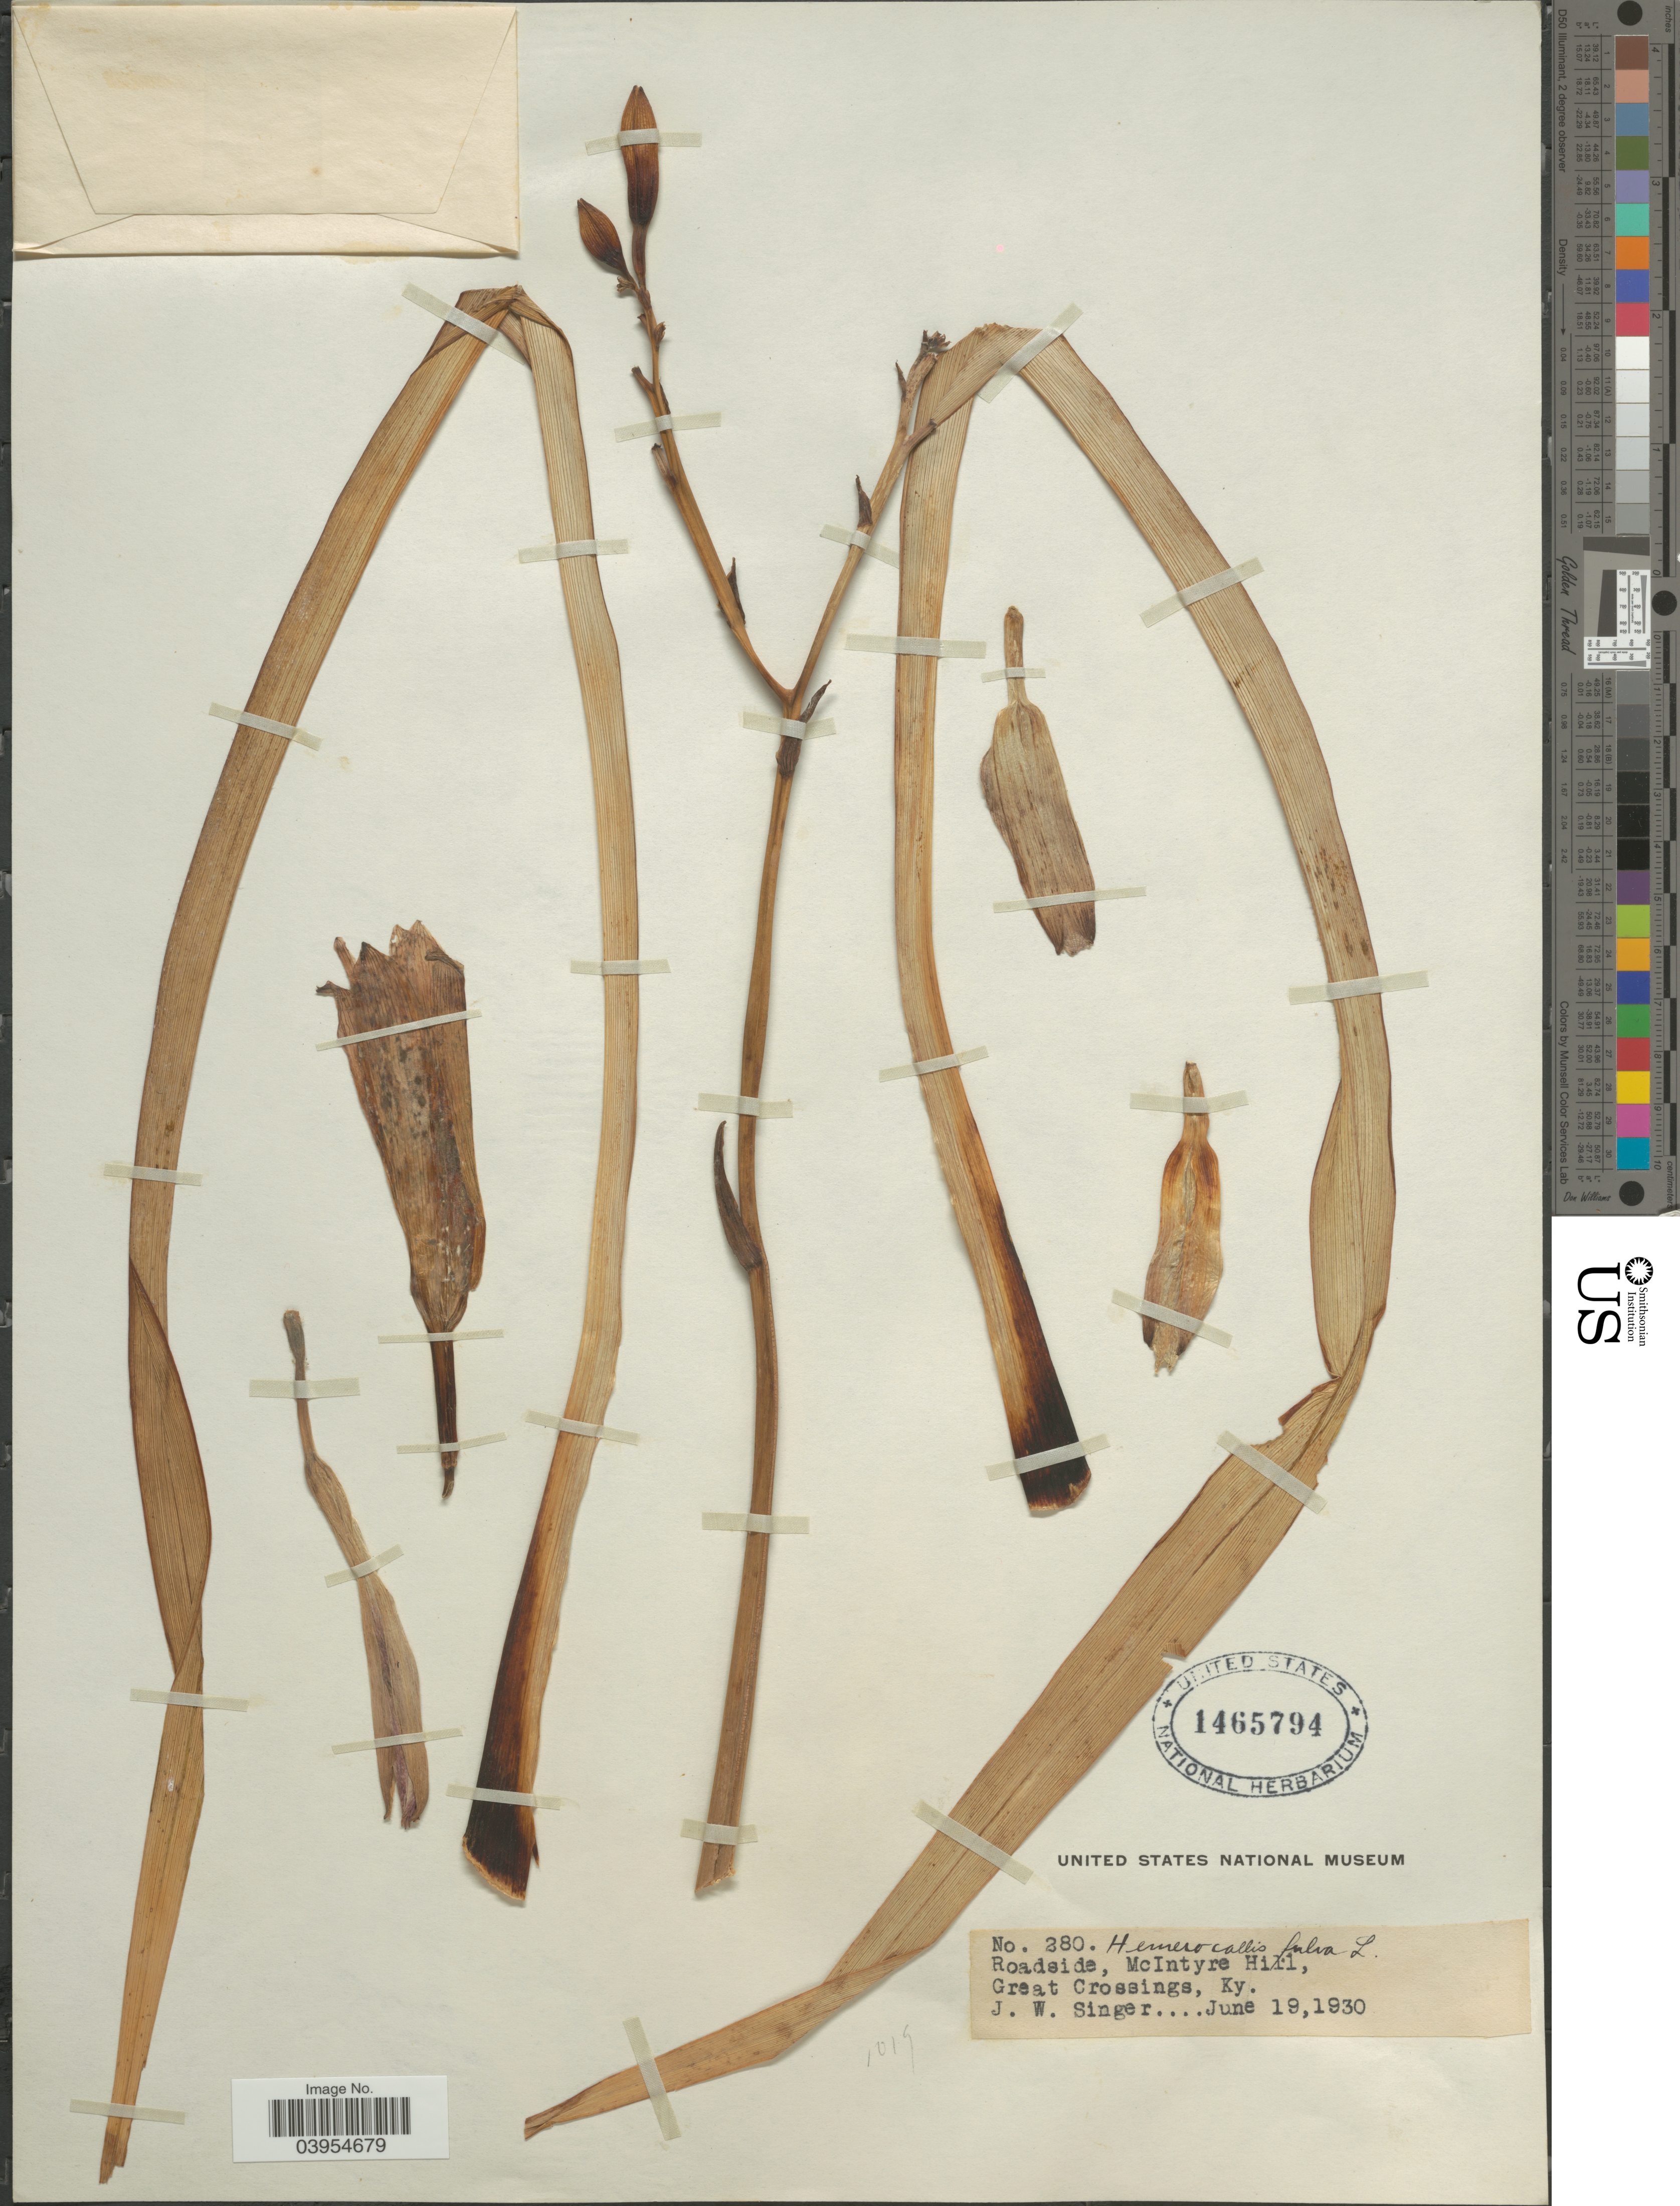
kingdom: Plantae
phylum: Tracheophyta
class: Liliopsida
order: Asparagales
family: Asphodelaceae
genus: Hemerocallis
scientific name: Hemerocallis fulva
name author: L.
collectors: J. EW. Singer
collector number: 280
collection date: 1930-06-19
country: United States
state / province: Kentucky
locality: Roadside, McIntyre Hill, Great Crossings.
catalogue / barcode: US 1465794